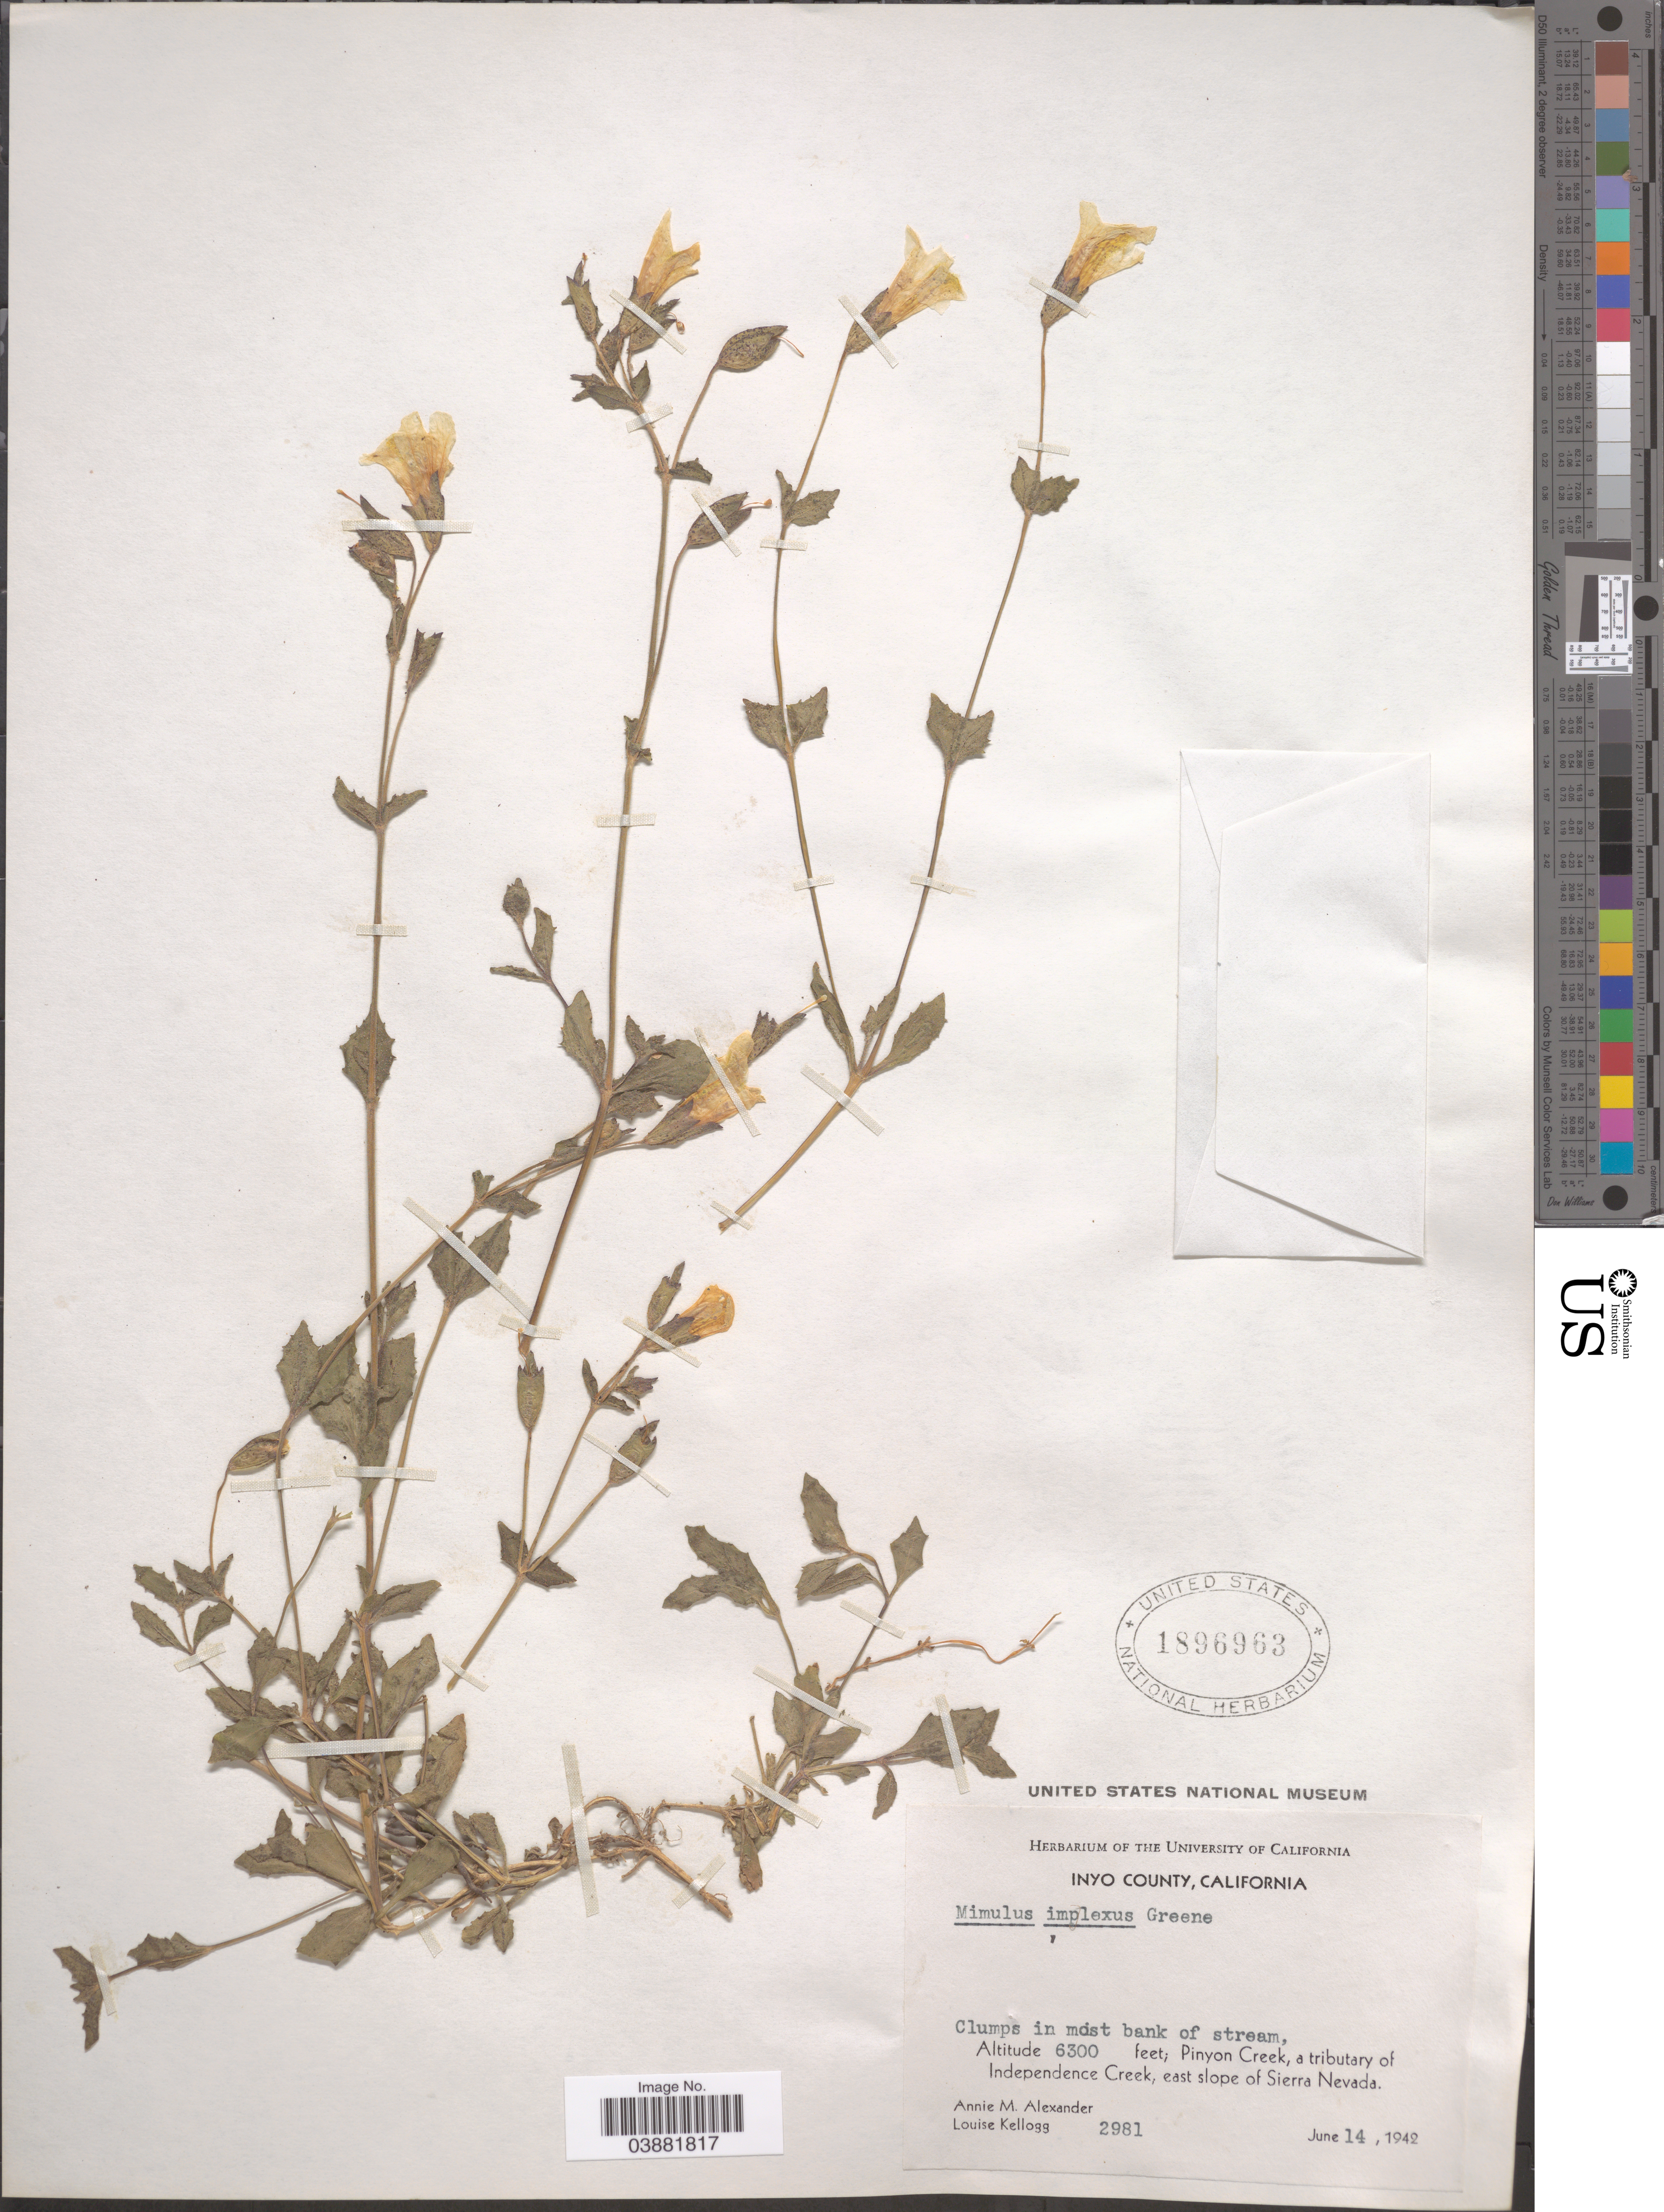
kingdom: Plantae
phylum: Tracheophyta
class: Magnoliopsida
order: Lamiales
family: Phrymaceae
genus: Mimulus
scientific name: Mimulus implexus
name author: Greene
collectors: A. M. Alexander & L. Kellogg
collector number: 2981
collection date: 1942-06-14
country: United States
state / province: California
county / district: Inyo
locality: Inyo County. Pinyon Creek, a tributary of Independence Creek, east slope of Sierra Nevada.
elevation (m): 1920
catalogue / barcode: US 1896963